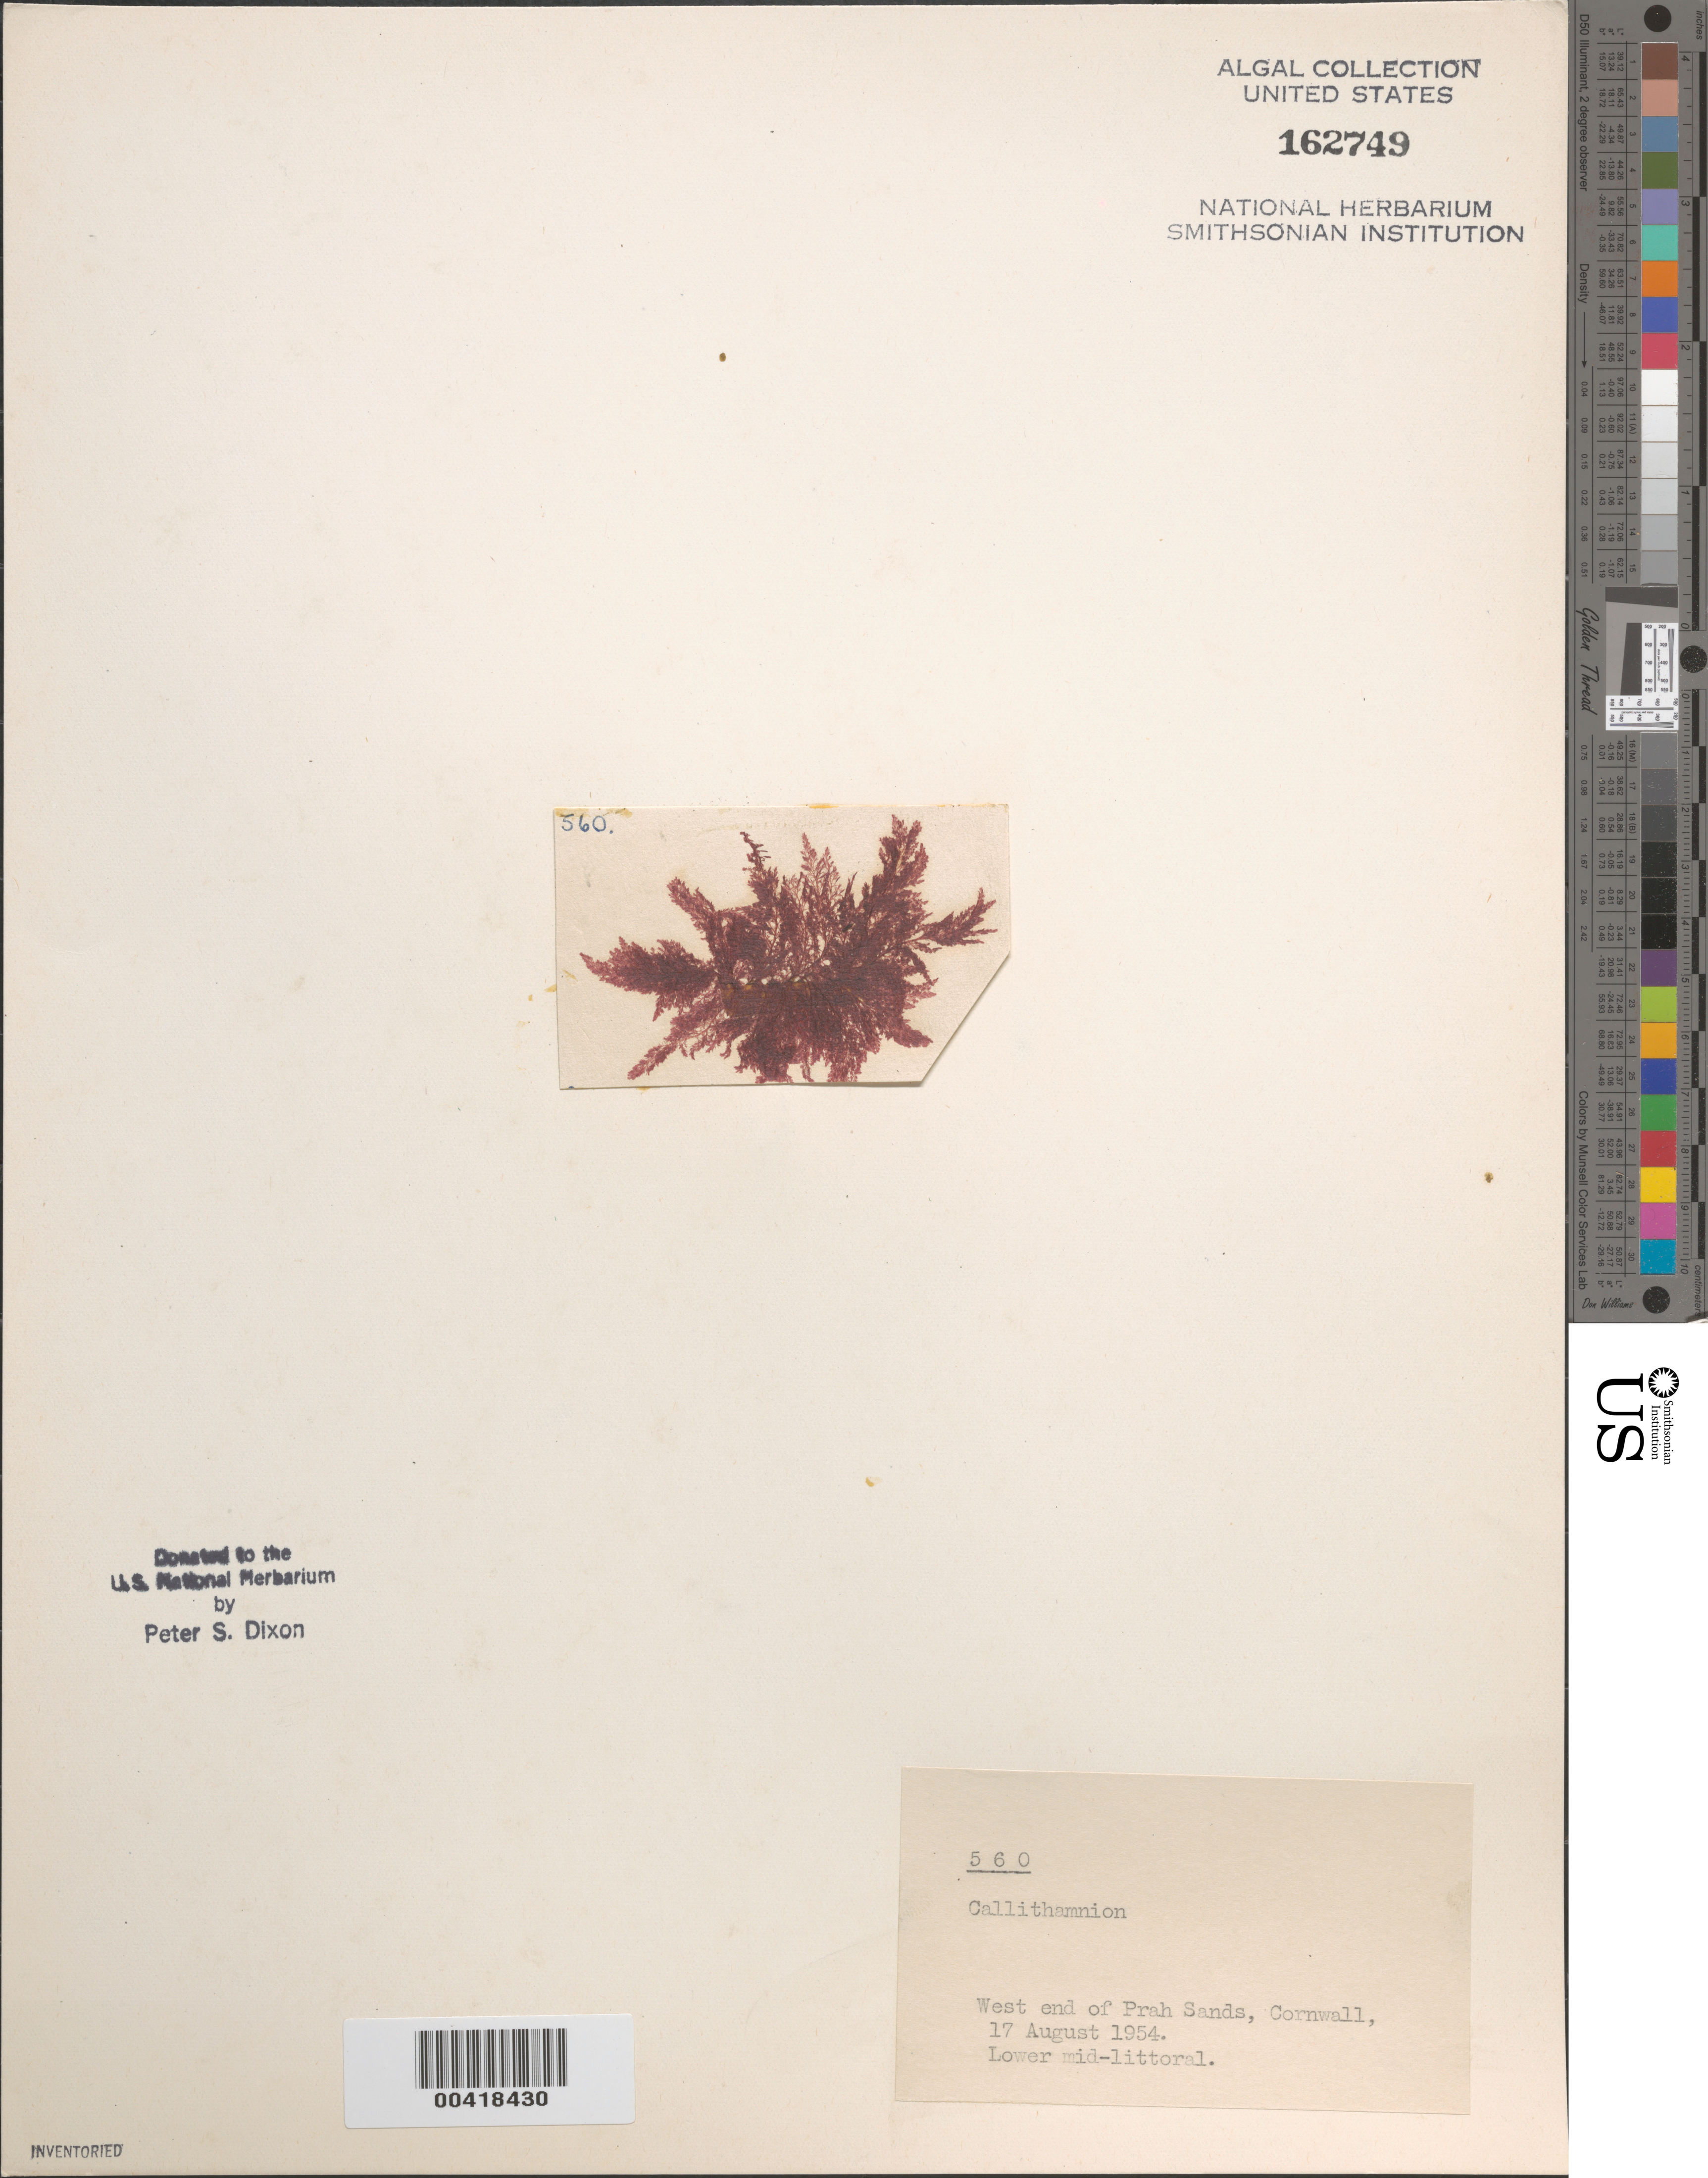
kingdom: Plantae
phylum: Rhodophyta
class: Florideophyceae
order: Ceramiales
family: Callithamniaceae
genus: Callithamnion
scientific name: Callithamnion sp.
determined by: Dixon, P. S.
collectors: P. S. Dixon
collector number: PSD 560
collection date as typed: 17 Aug 1954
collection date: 1954-08-17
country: United Kingdom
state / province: England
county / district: Cornwall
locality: Western Praa Sands (Western Prah Sands)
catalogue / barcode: US 162749